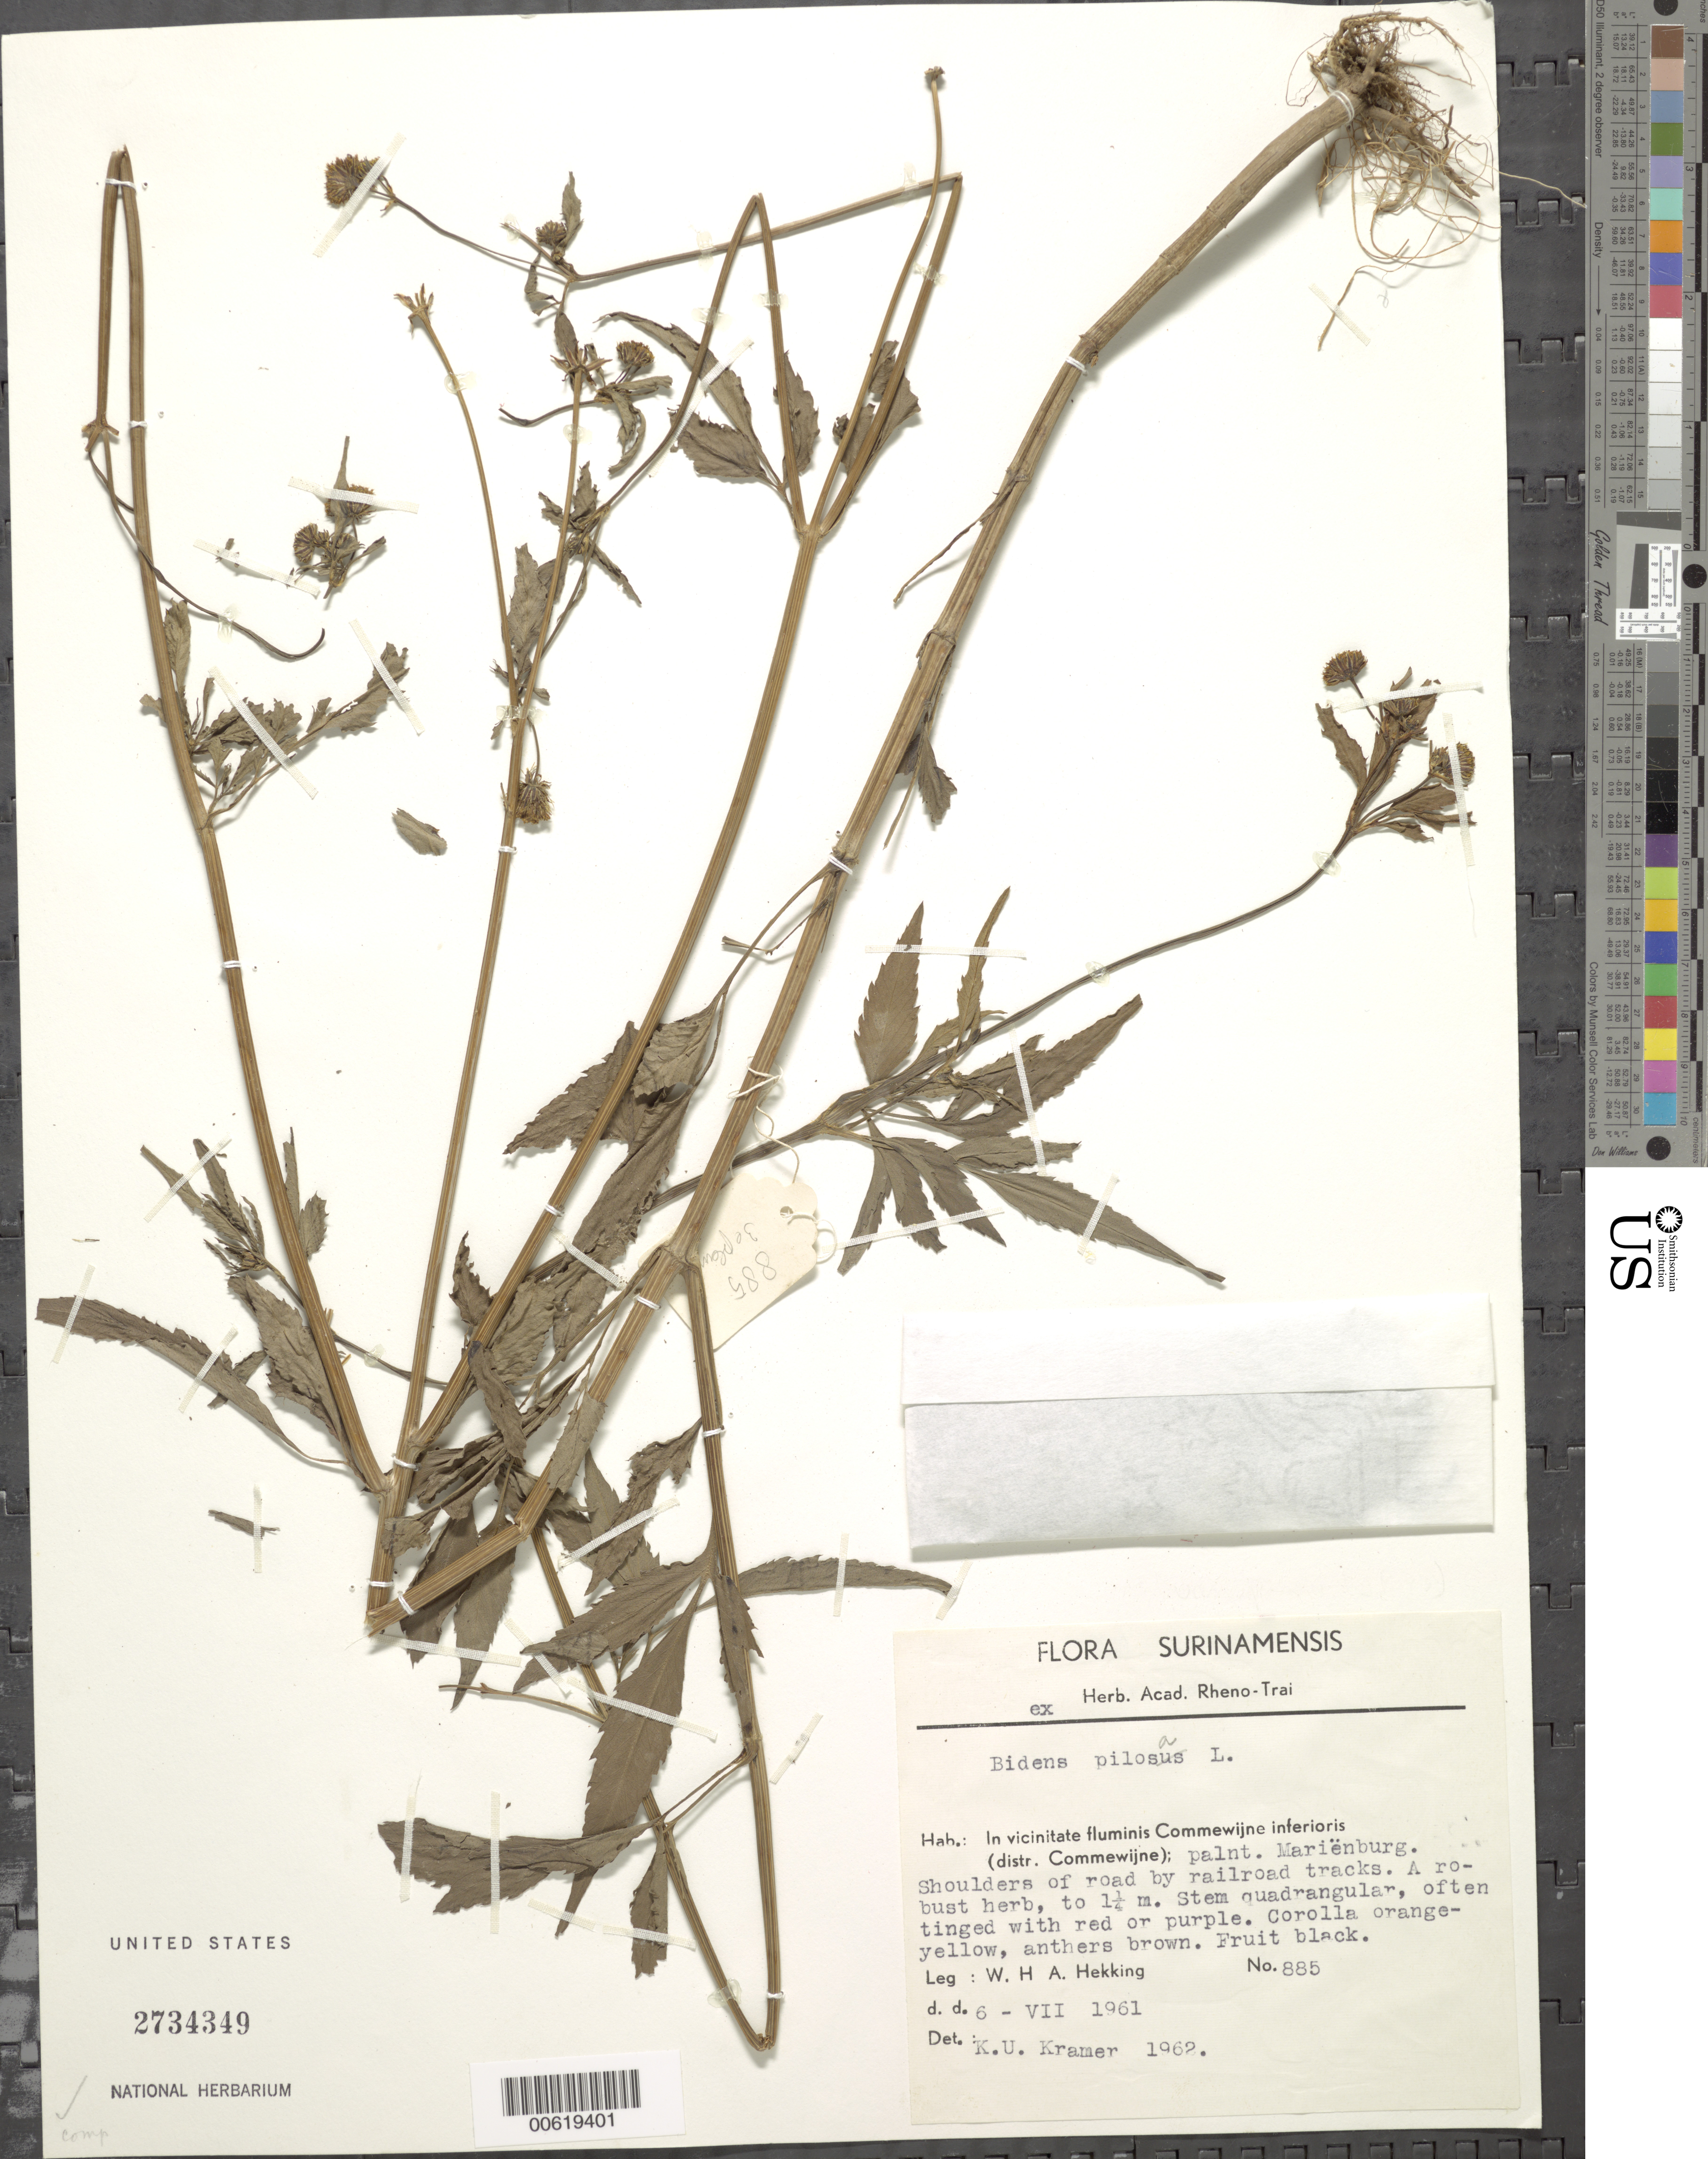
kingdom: Plantae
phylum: Tracheophyta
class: Magnoliopsida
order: Asterales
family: Asteraceae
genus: Bidens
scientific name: Bidens pilosa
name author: L.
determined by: Kramer, K. U.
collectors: W. H. A. Hekking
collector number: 885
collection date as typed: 6-Jul-61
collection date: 1961-07-06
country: Suriname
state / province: Commewijne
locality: Fluminis Commewijne inferíoris, palnt. Marienburg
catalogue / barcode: US 2734349